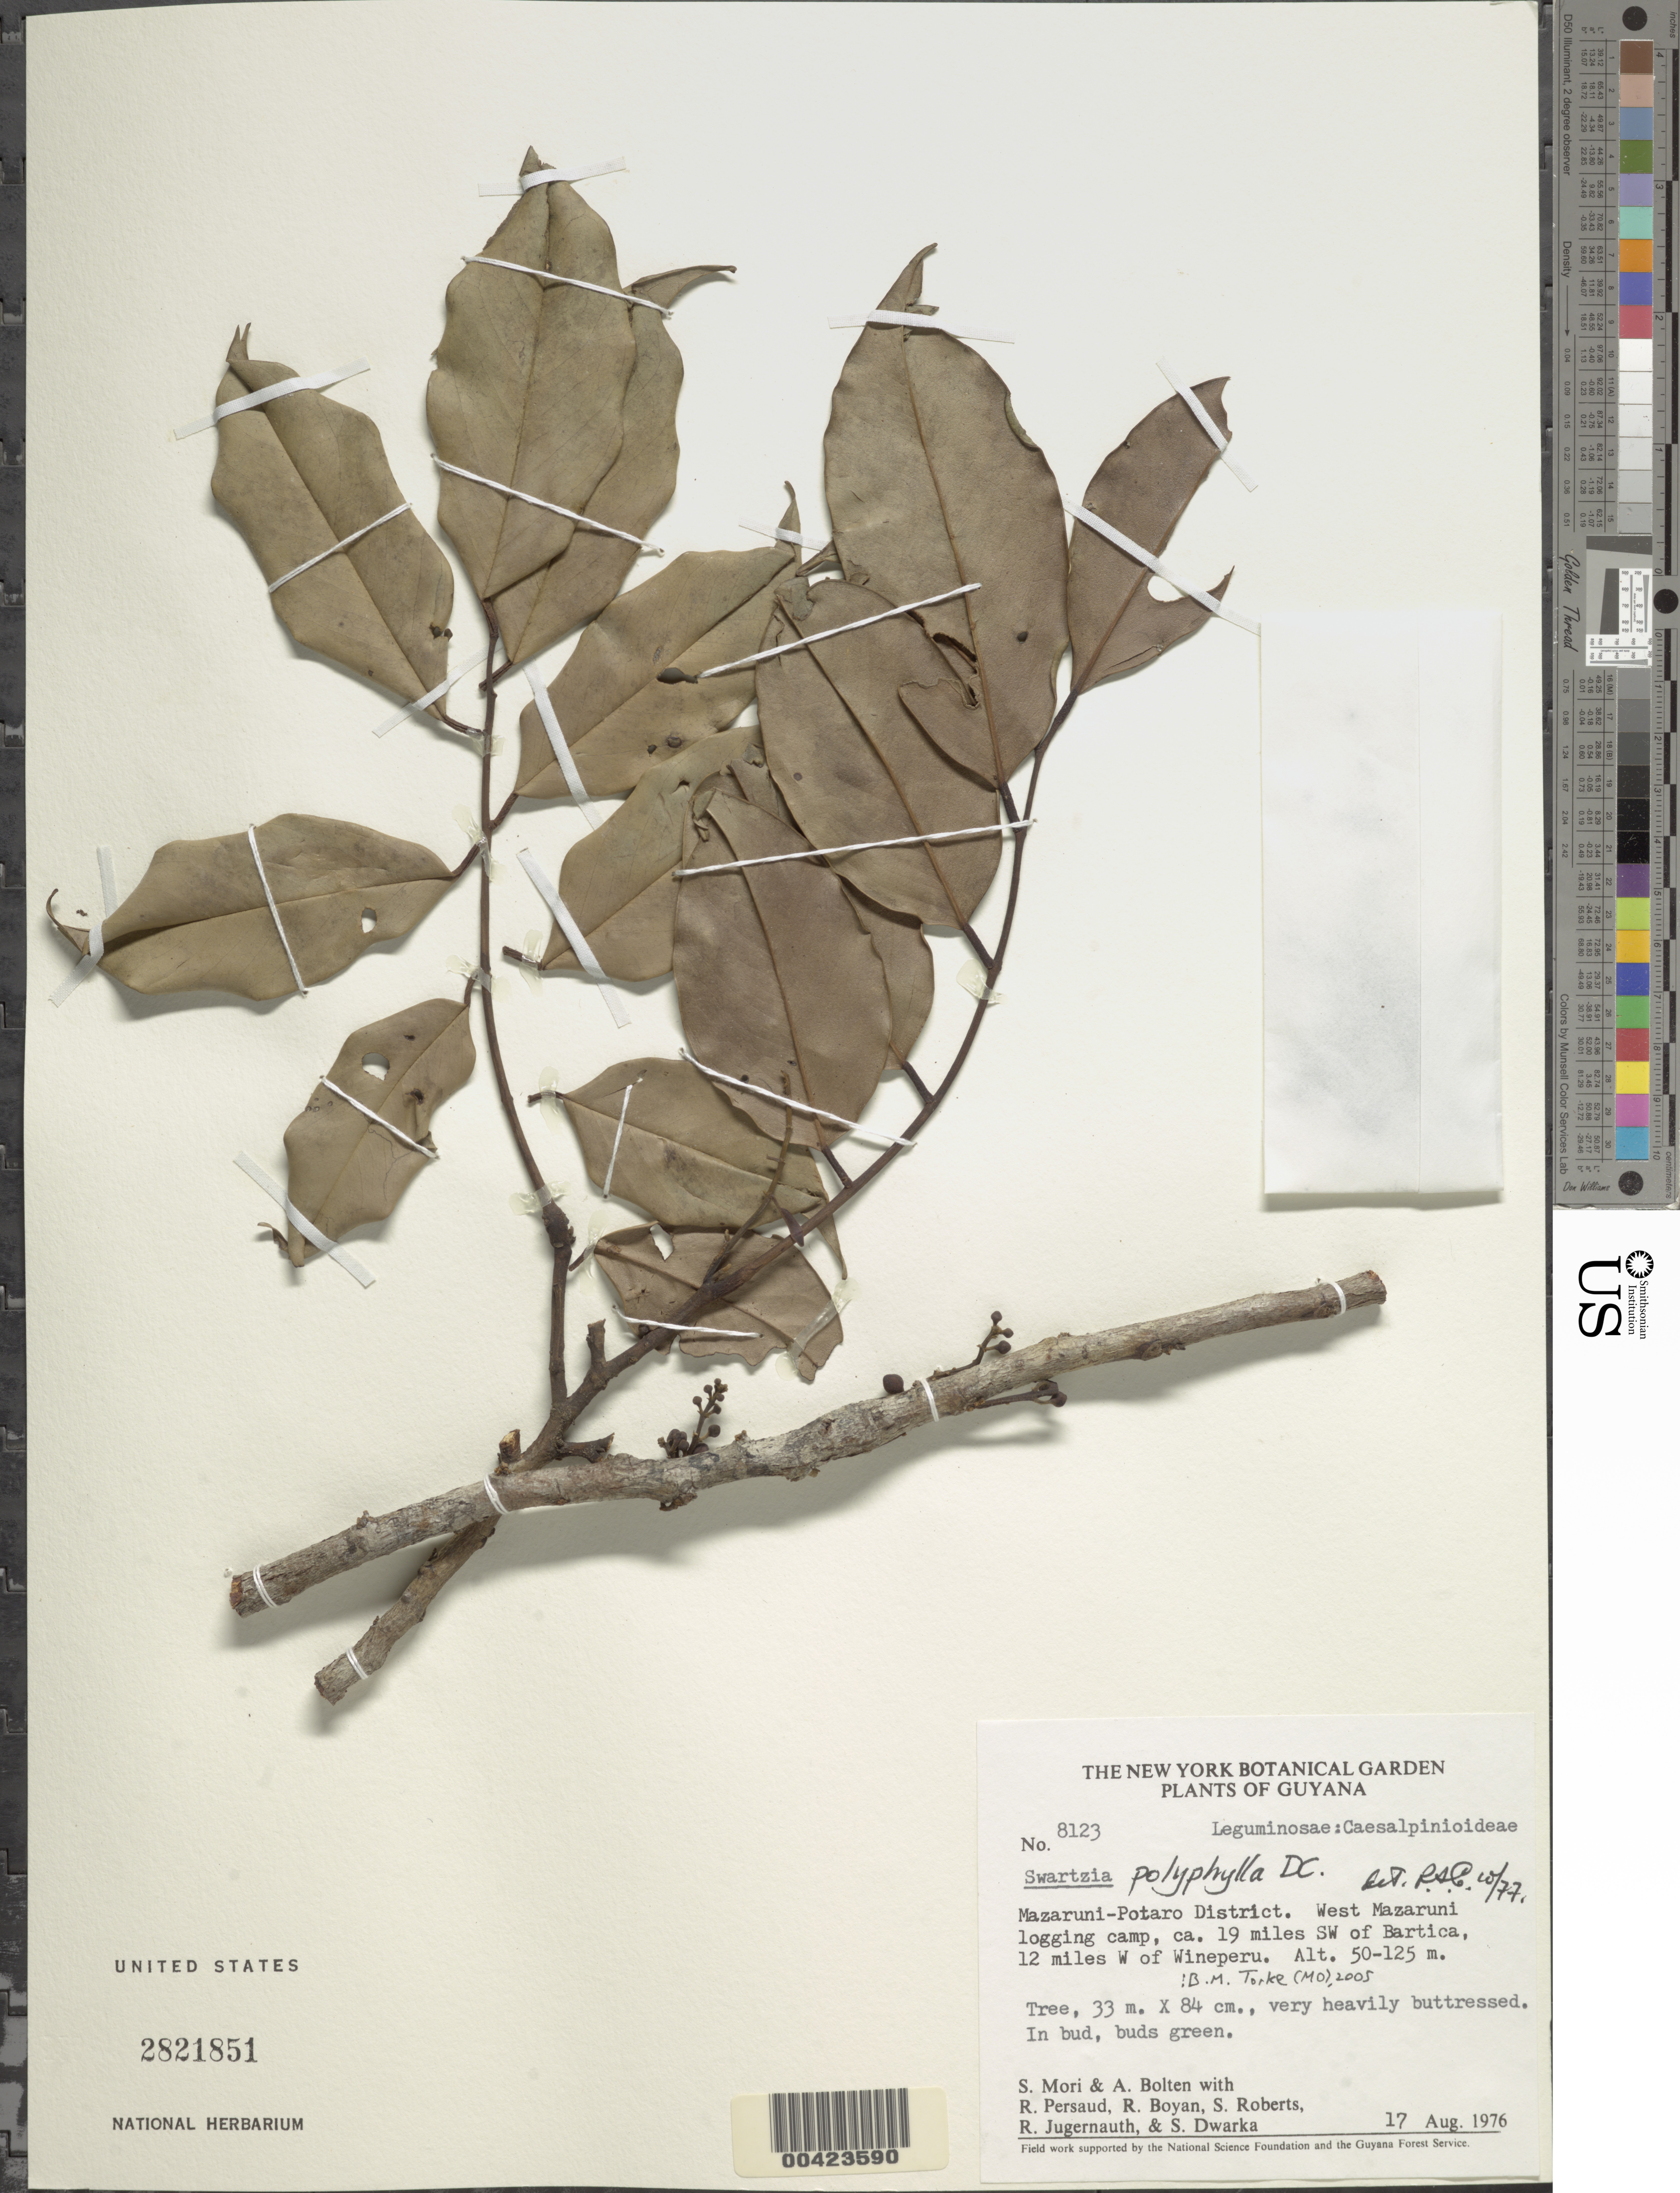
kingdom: Plantae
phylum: Tracheophyta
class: Magnoliopsida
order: Fabales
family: Fabaceae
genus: Swartzia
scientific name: Swartzia polyphylla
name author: DC.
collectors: S. Mori, A. Bolten, R. Persaud, R. Boyan, S. Roberts, R. Jugernauth & S. Dwarka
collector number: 8123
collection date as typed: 17 Aug 1976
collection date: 1976-08-17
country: Guyana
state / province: Cuyuni-mazaruni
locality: (former) mazaruni-potaro dist., wineperu, 12 mi sw of; 19 mi sw of bartica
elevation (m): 50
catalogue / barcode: US 2821851